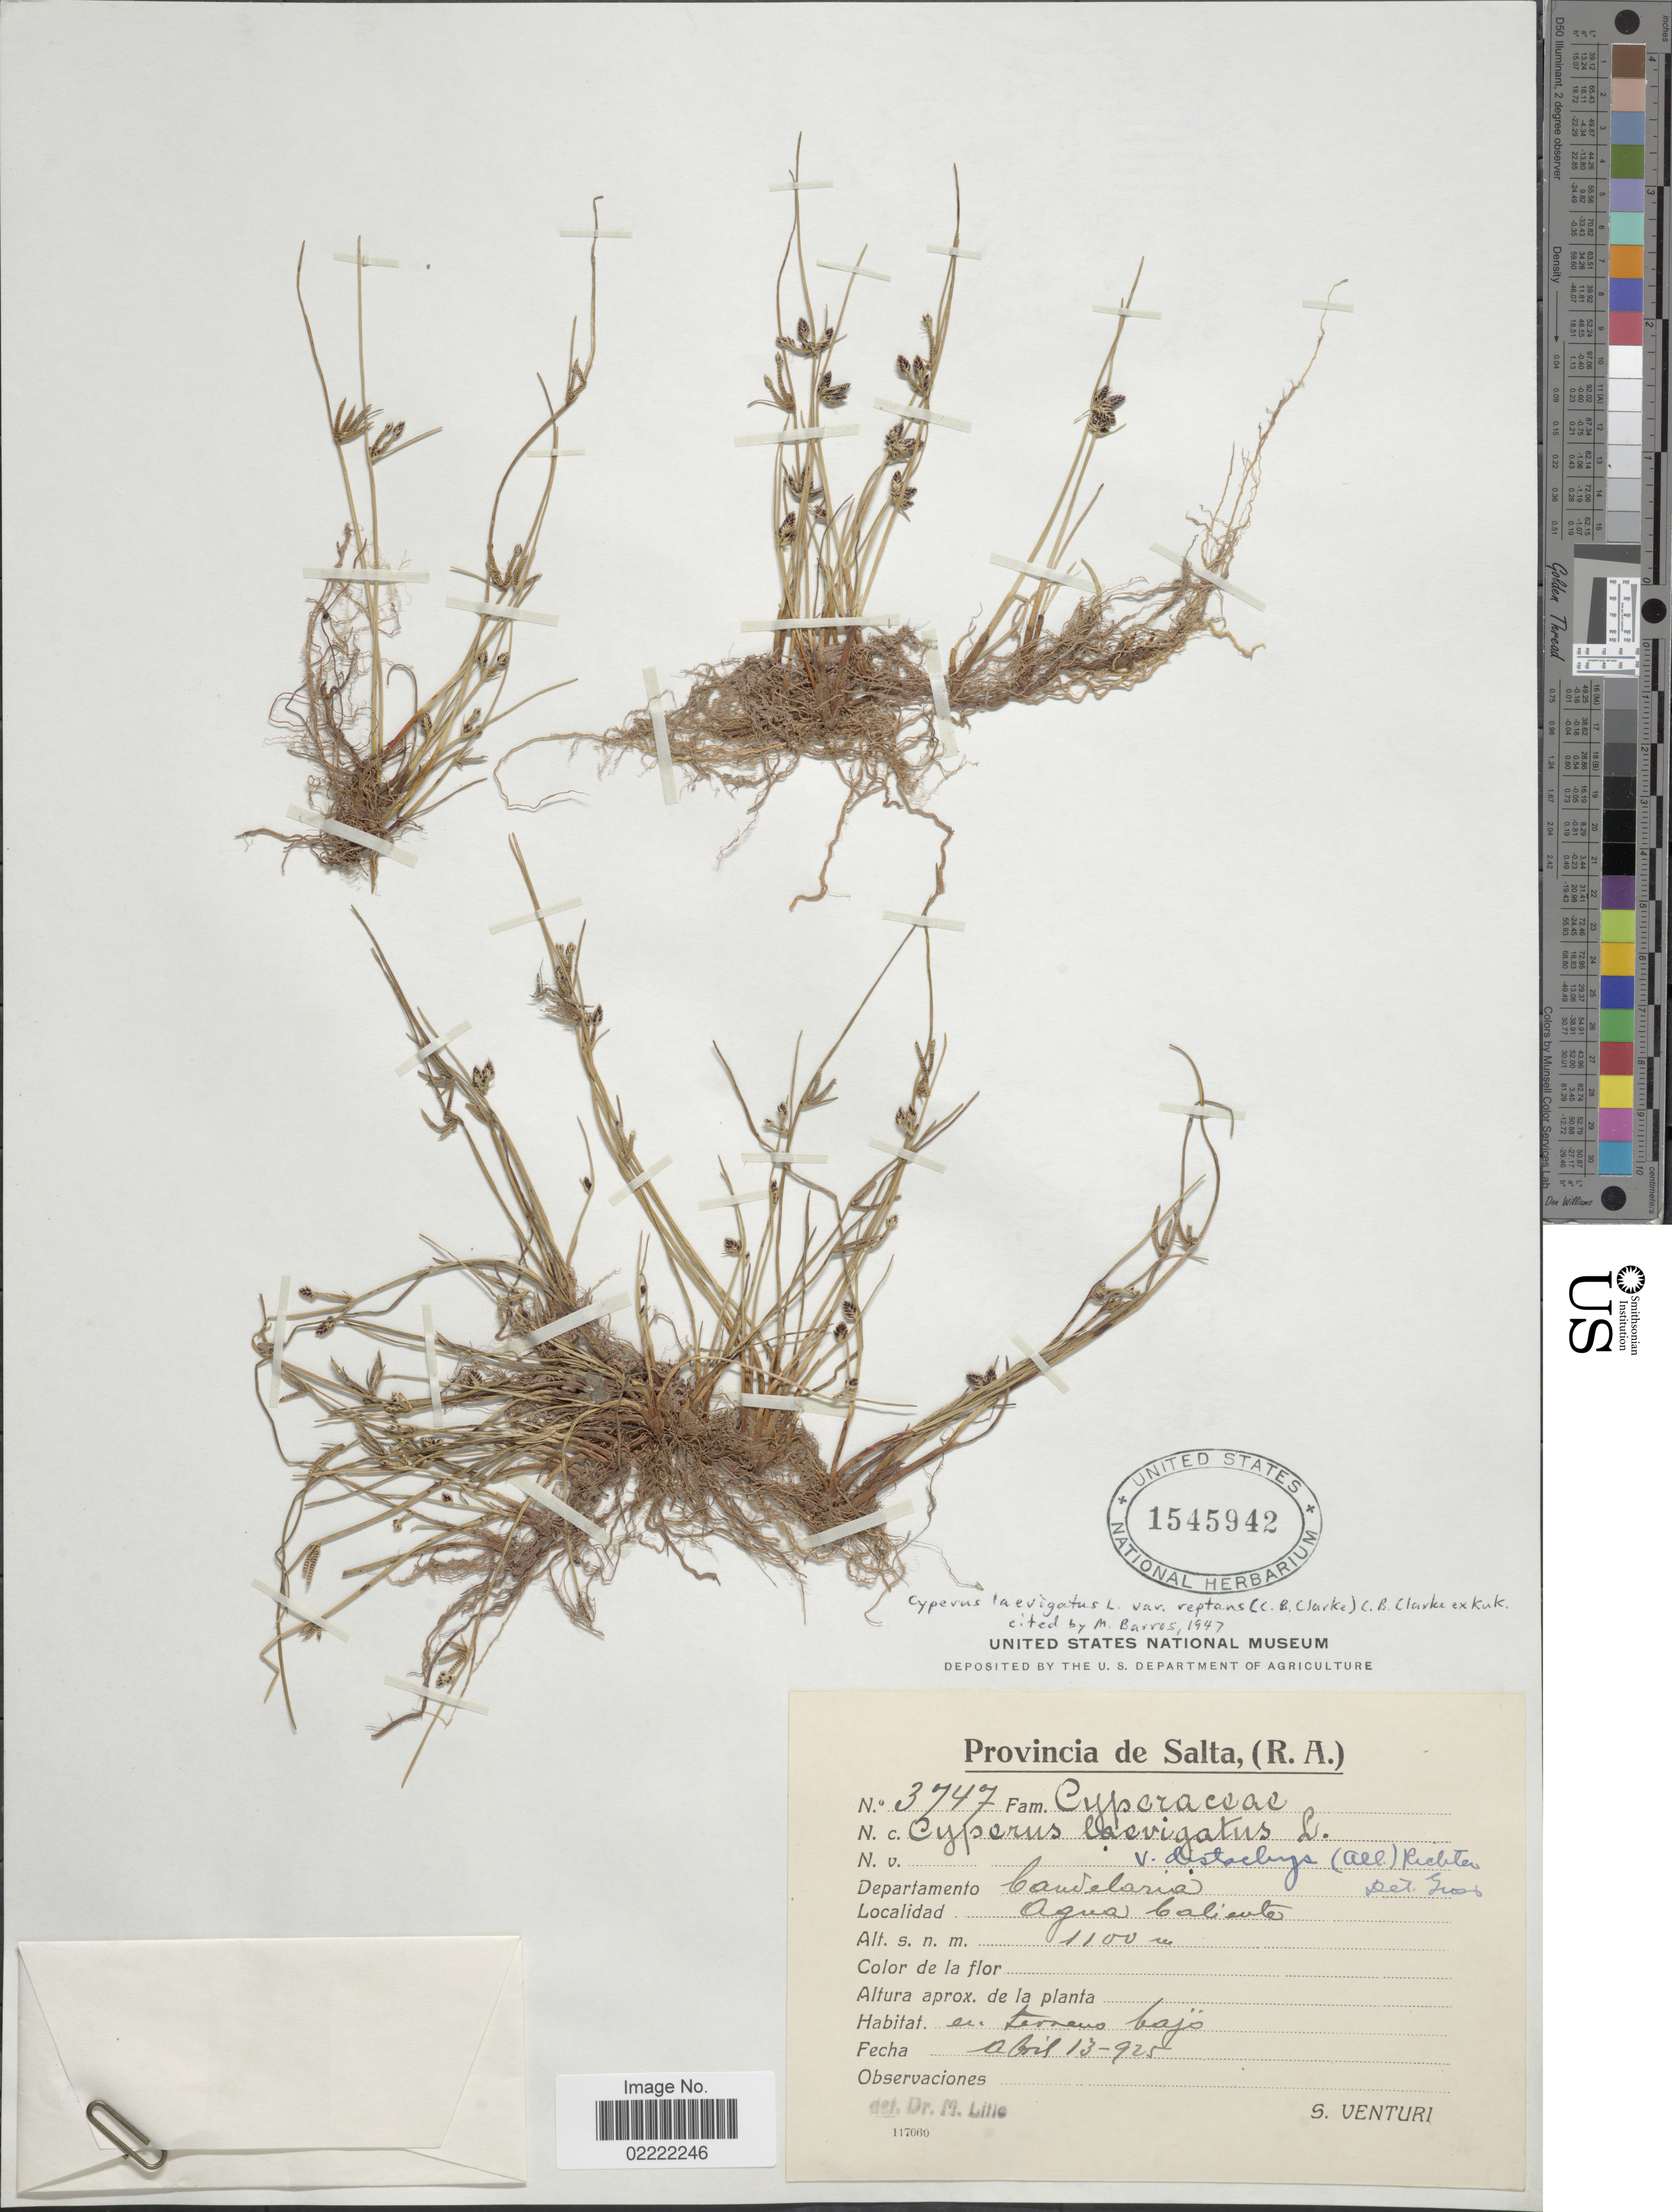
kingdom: Plantae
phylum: Tracheophyta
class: Liliopsida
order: Poales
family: Cyperaceae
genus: Cyperus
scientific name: Cyperus laevigatus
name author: L.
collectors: S. Venturi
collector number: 3747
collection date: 1925-04-13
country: Argentina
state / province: Salta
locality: (R.A.) Departamento Candelaria. Agua Caliente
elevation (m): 1100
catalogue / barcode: US 1545942